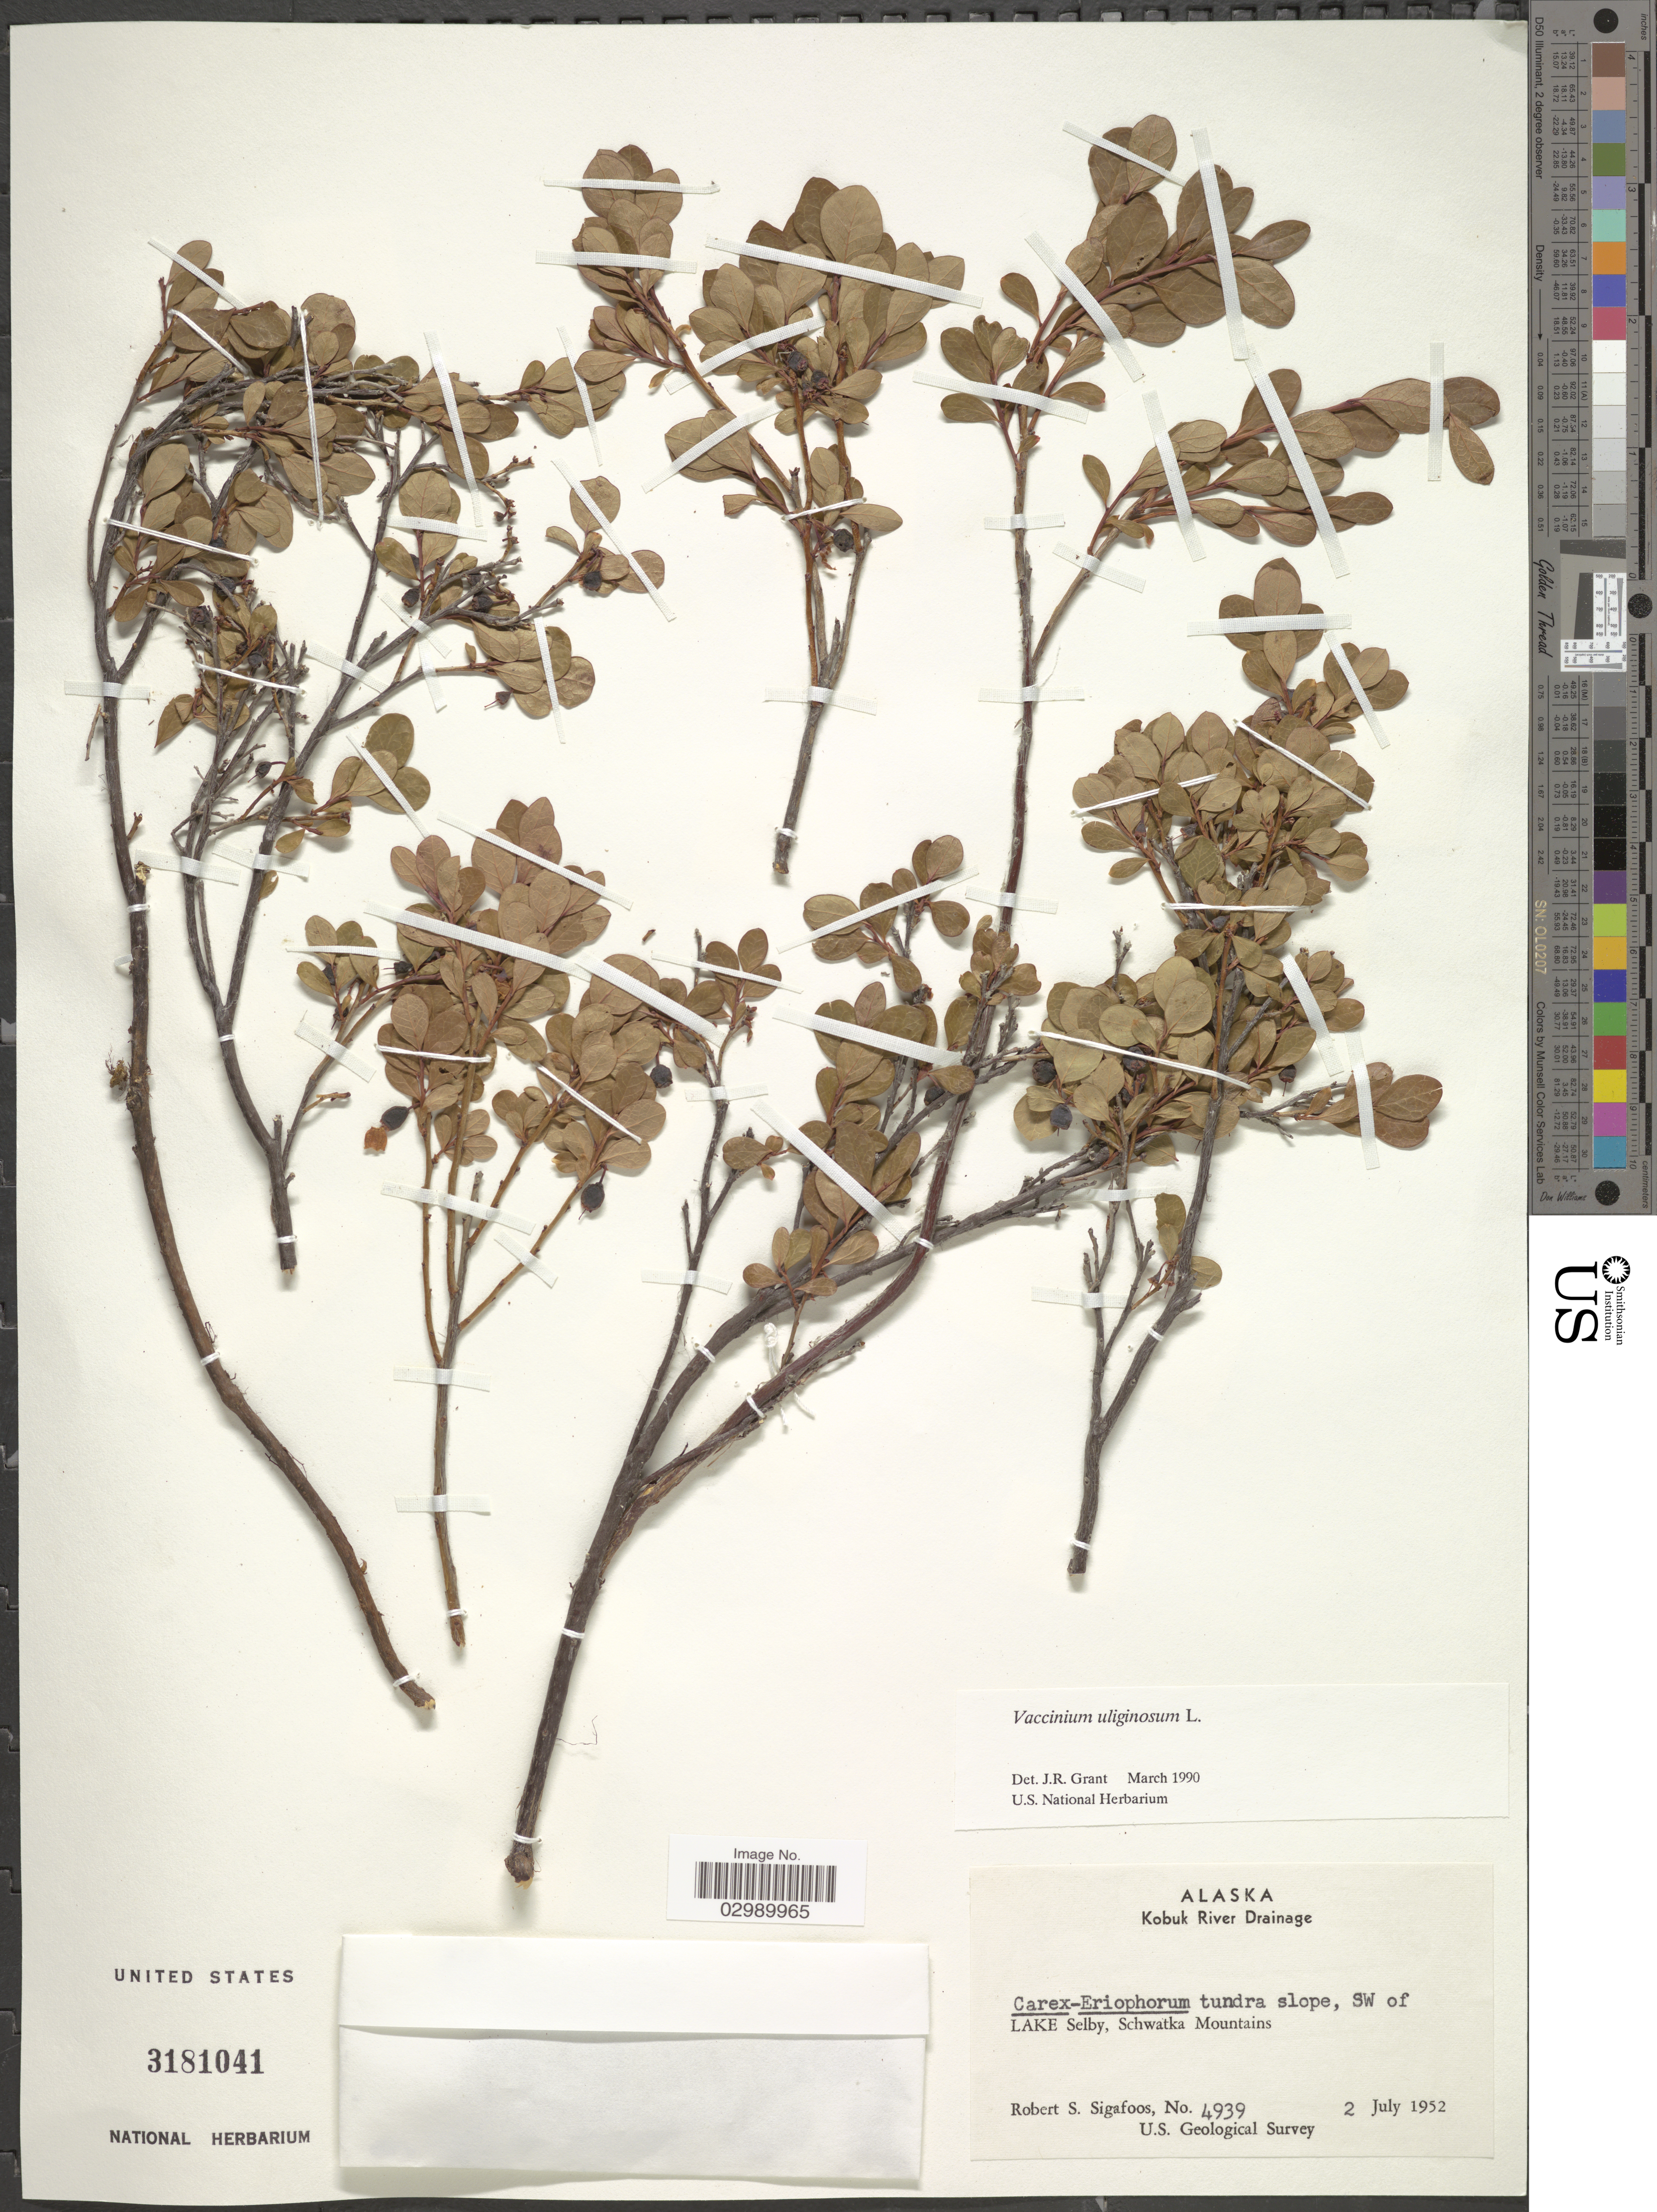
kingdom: Plantae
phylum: Tracheophyta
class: Magnoliopsida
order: Ericales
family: Ericaceae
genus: Vaccinium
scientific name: Vaccinium uliginosum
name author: L.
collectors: R. Sigafoos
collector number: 4939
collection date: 1952-07-02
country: United States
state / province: Alaska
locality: Kobuk River Drainage, SW of Lake Selby, Schwatka Mountains.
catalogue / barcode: US 3181041